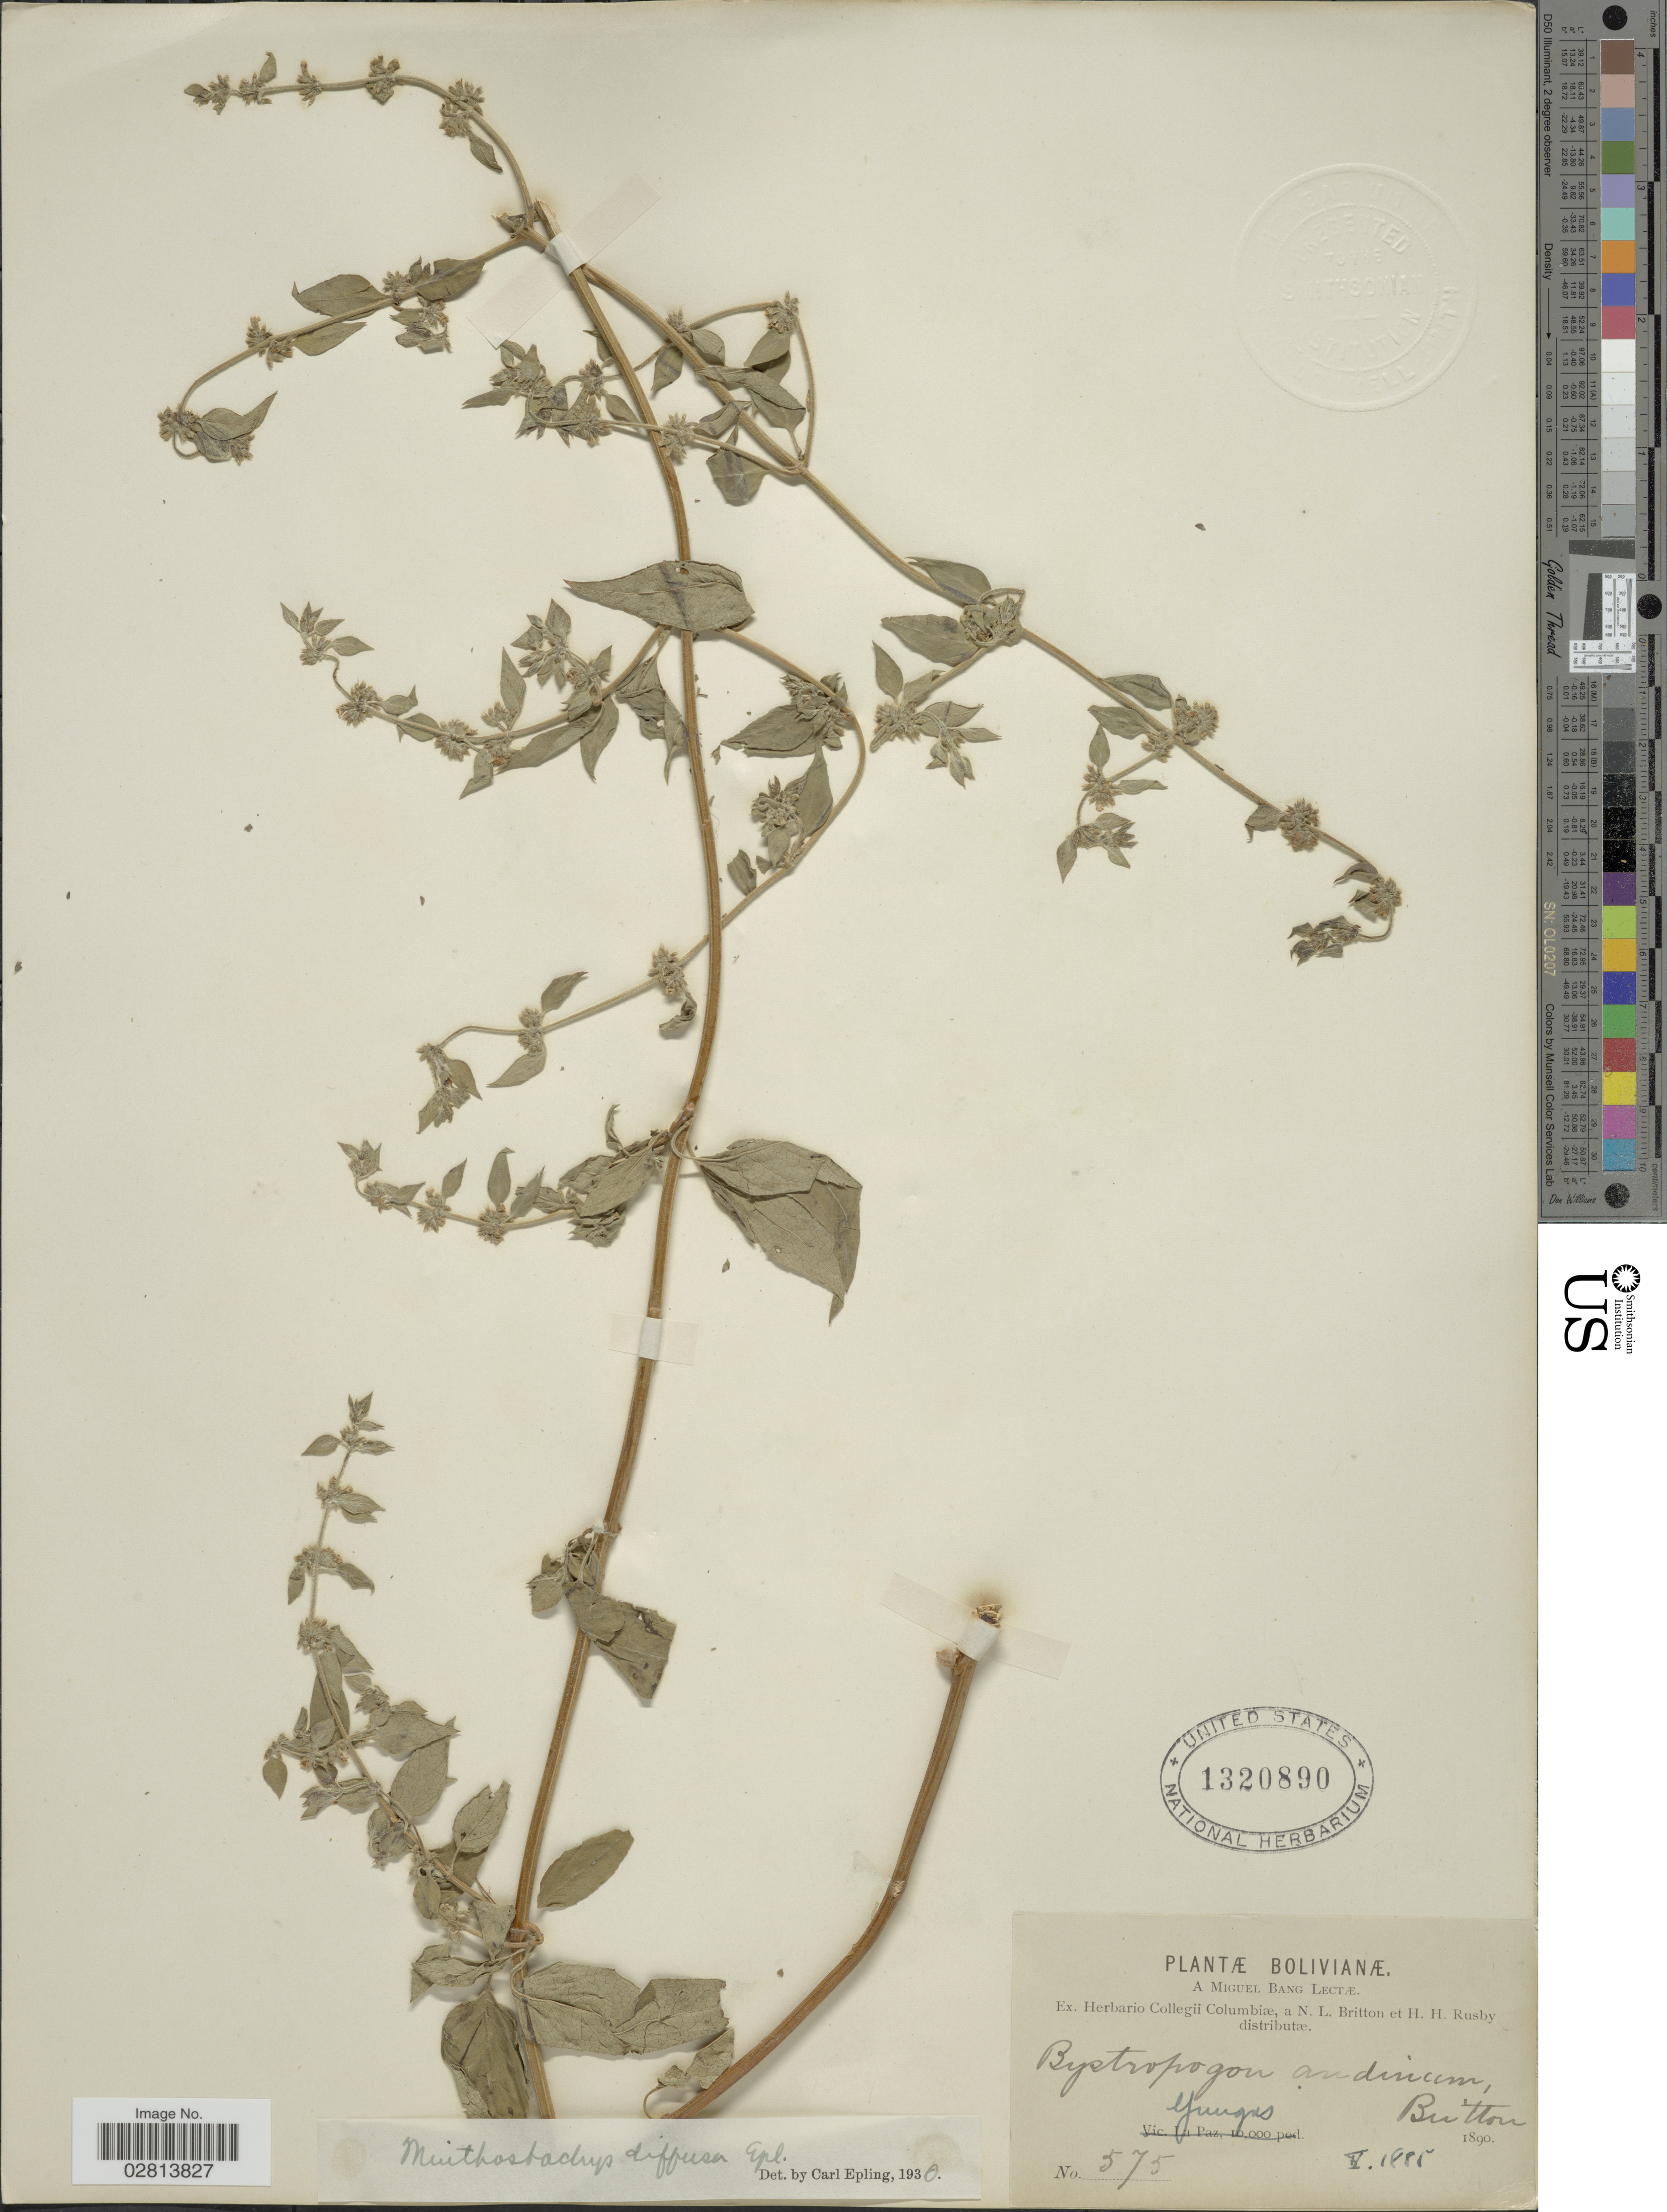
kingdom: Plantae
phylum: Tracheophyta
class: Magnoliopsida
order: Lamiales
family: Lamiaceae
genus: Minthostachys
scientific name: Minthostachys diffusa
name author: Epling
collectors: M. Bang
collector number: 575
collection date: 1885-06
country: Bolivia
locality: Yungas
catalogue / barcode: US 1320890